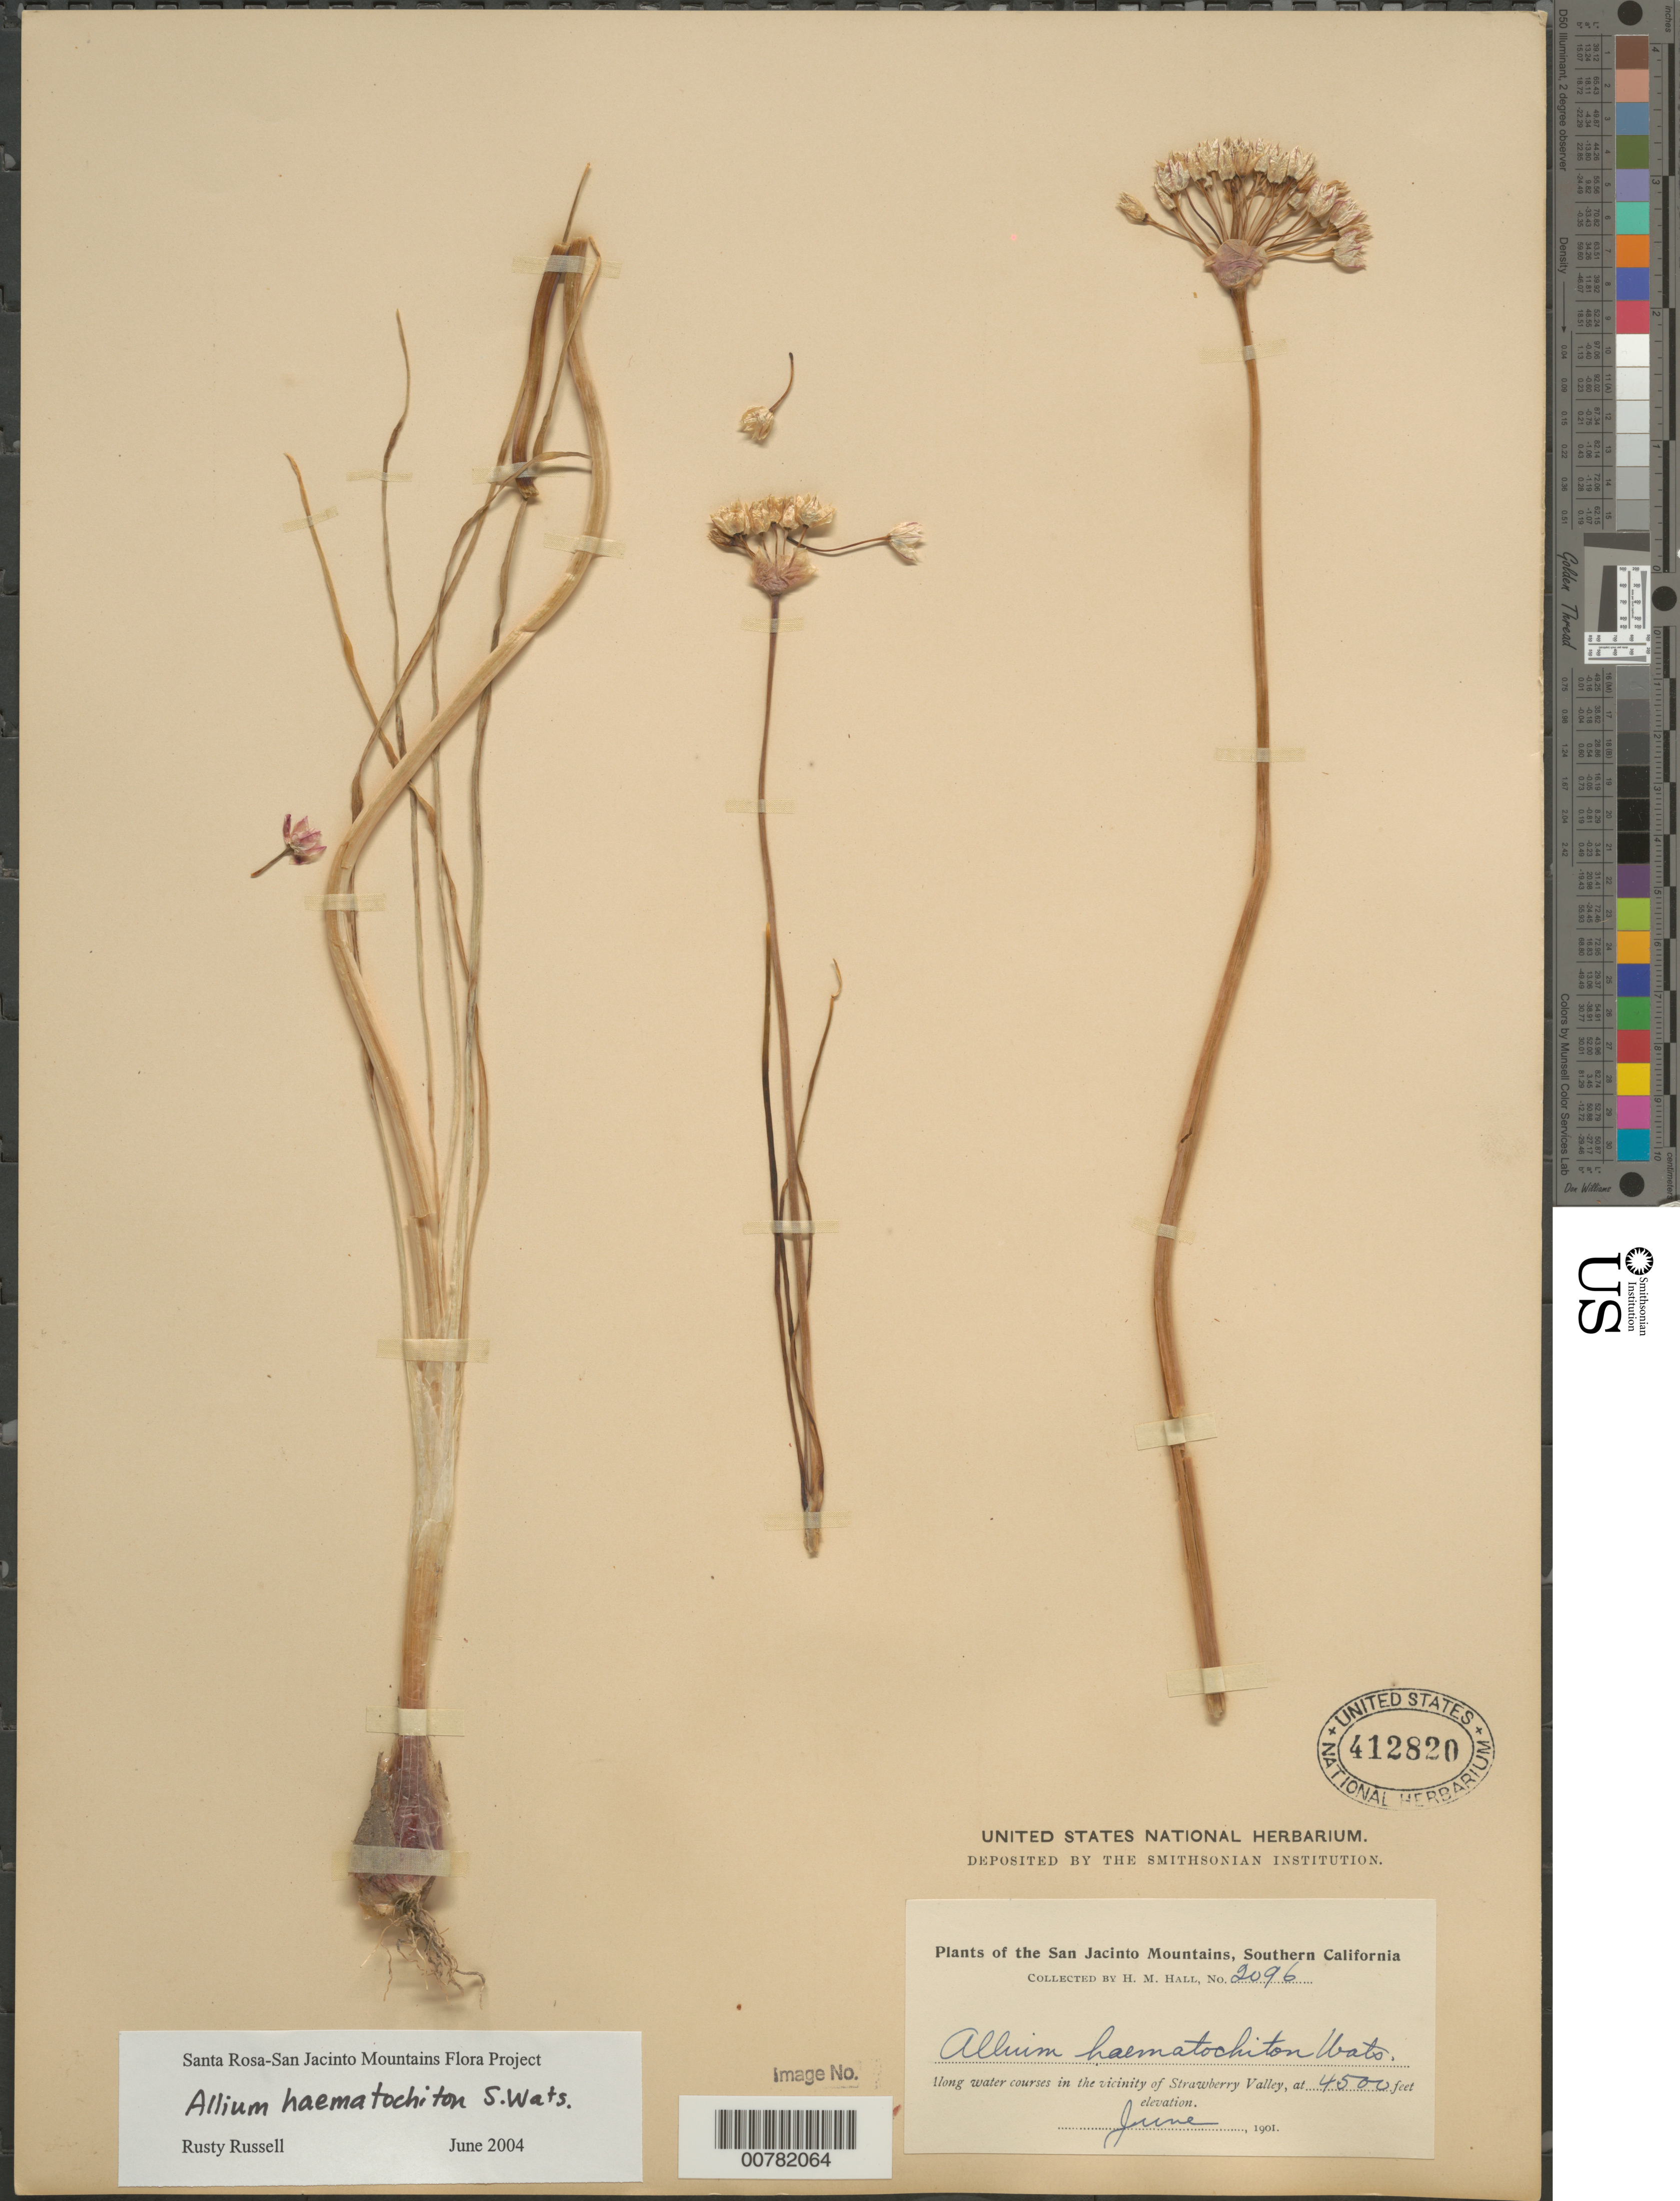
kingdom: Plantae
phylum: Tracheophyta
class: Liliopsida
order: Asparagales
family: Amaryllidaceae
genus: Allium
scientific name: Allium haematochiton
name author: S. Watson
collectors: H. M. Hall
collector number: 2096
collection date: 1901-06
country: United States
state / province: California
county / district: Riverside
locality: San Jacinto Mountains, Southern California. Along water courses in the vicinity of Strawberry Valley.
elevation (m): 1372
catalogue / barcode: US 412820